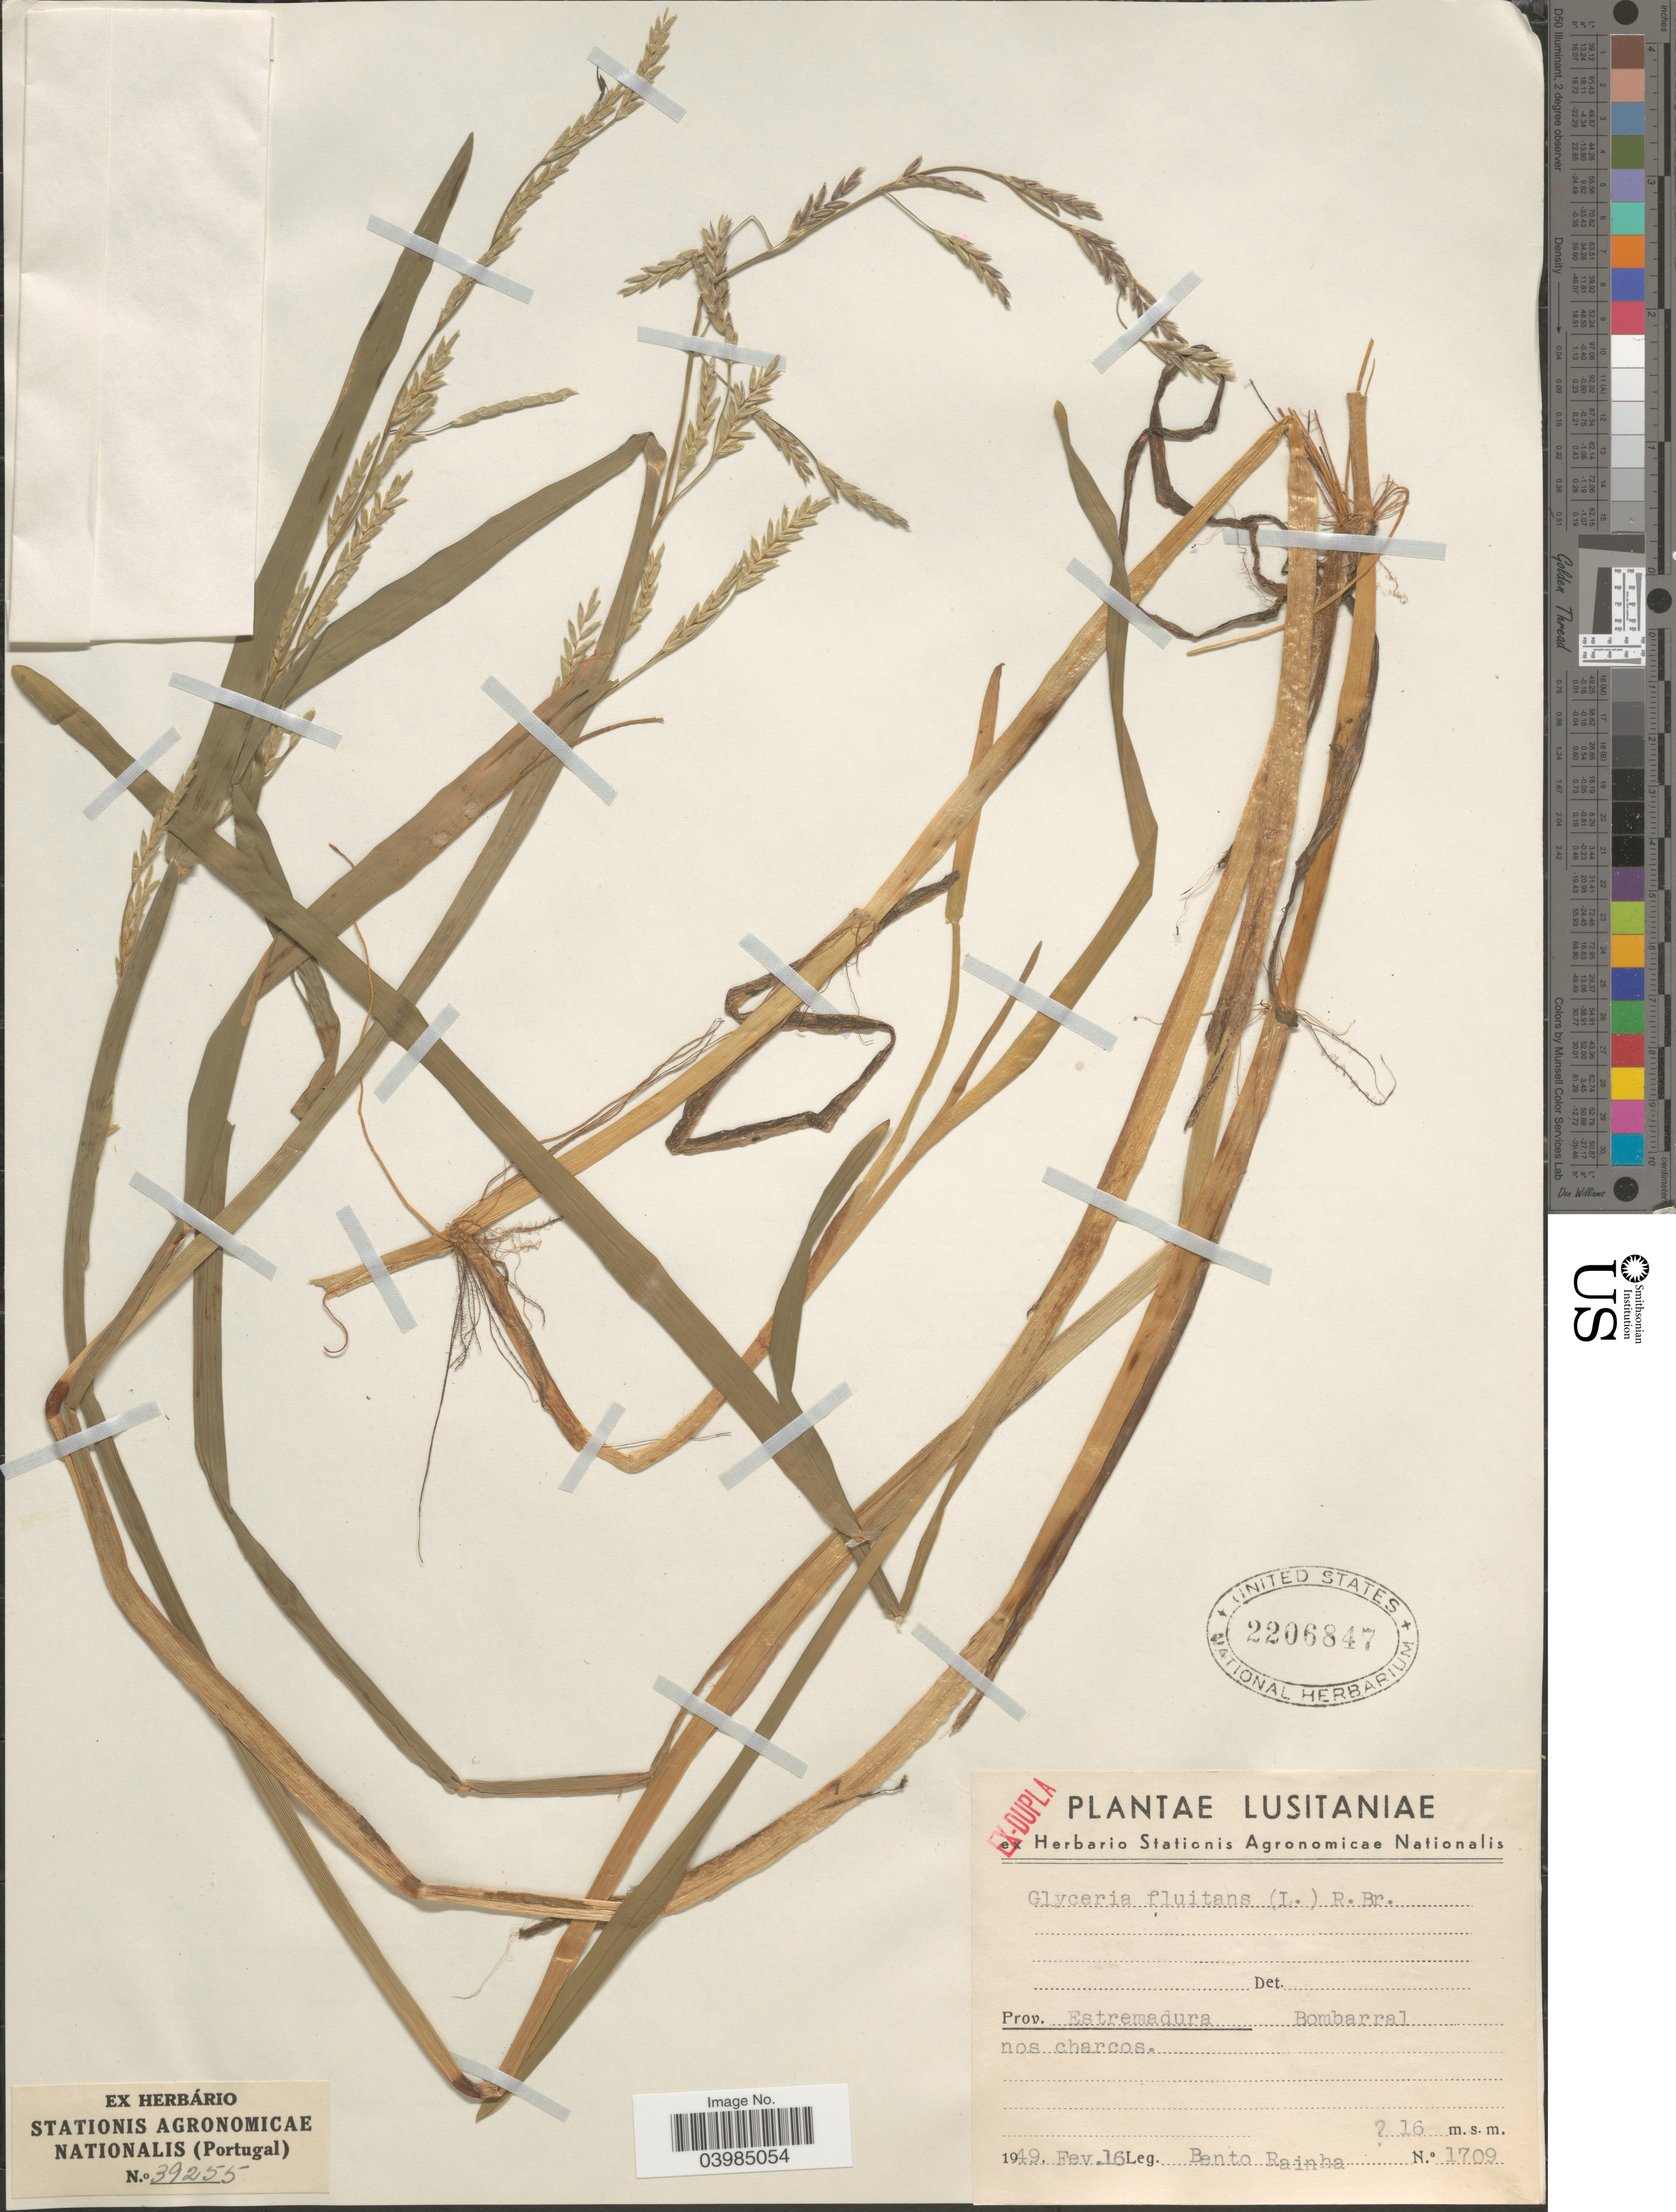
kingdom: Plantae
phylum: Tracheophyta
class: Liliopsida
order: Poales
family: Poaceae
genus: Glyceria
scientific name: Glyceria fluitans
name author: (L.) R. Br.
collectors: B. Rainha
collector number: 1709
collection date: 1949-02-16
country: Portugal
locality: Lusitaniae. Prov. Estremadura. Bombarral nos charcos.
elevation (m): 16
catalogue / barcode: US 2206847